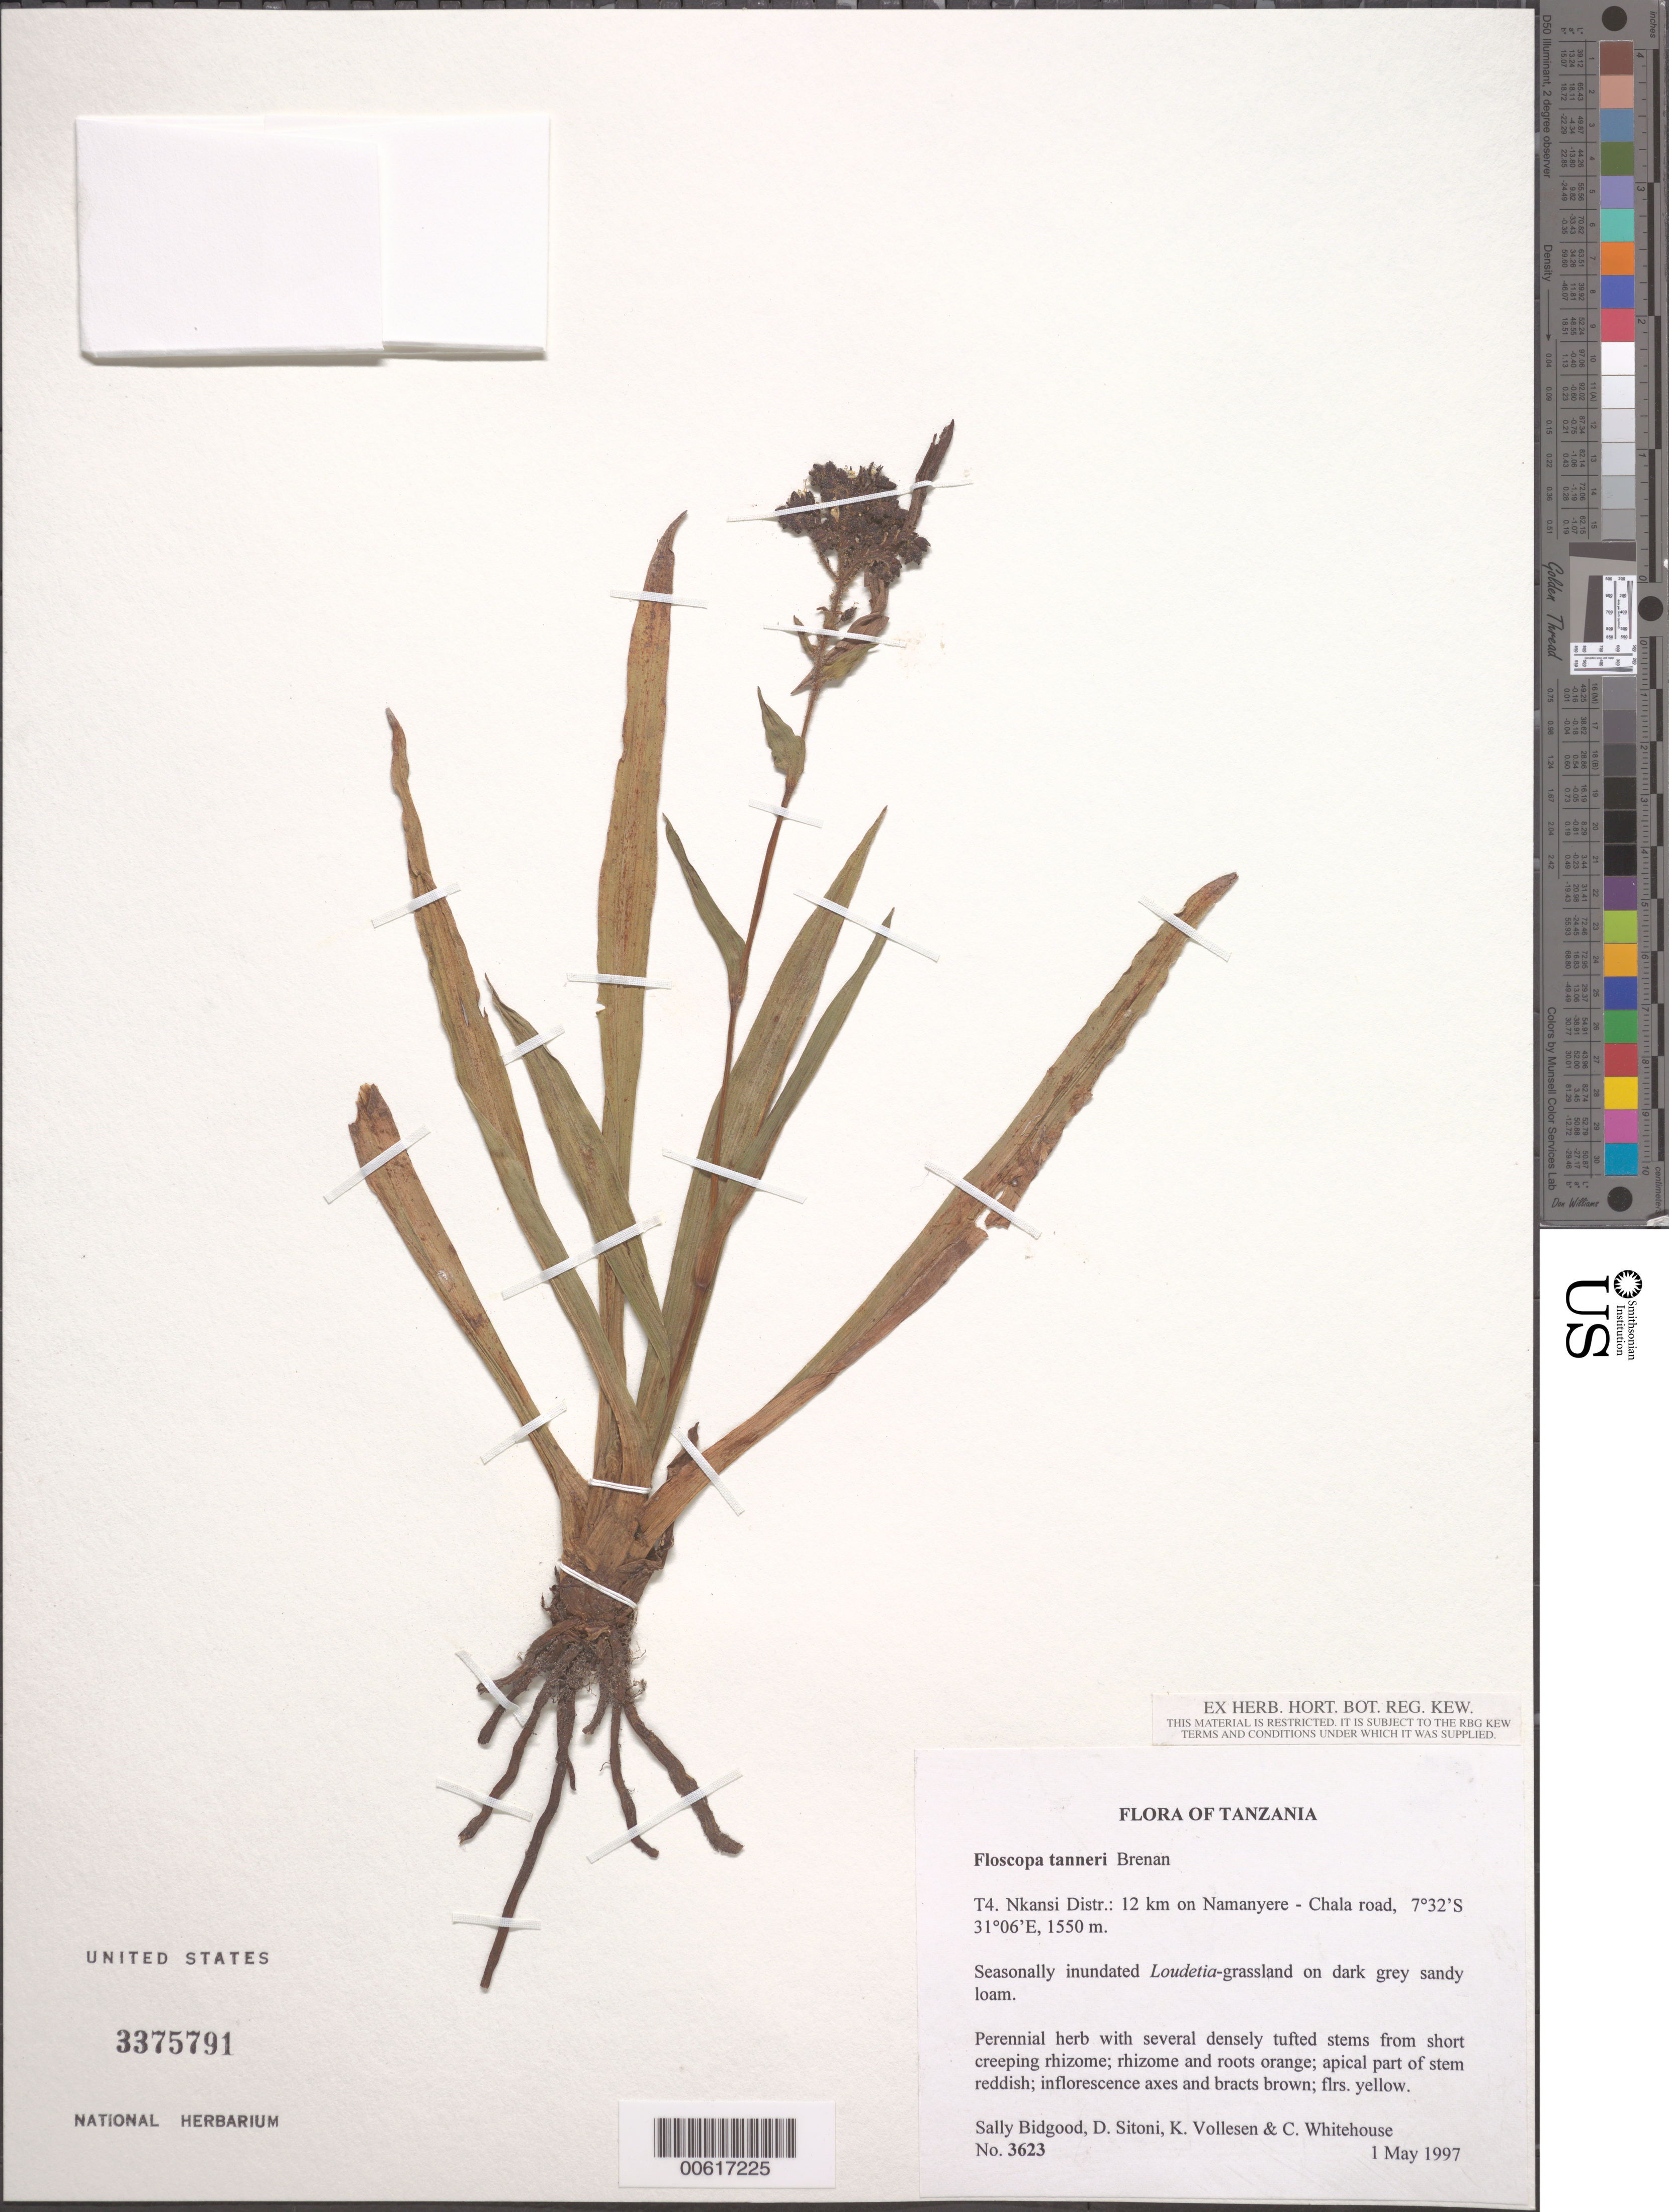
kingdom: Plantae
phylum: Tracheophyta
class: Liliopsida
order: Commelinales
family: Commelinaceae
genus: Floscopa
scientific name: Floscopa tanneri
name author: Brenan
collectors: G. Bidgood, D. Sitoni, K. Vollesen & C. Whitehouse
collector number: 3623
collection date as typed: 01 May 1997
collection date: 1997-05-01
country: Tanzania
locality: T4 nkansi dist., namanyere - chala road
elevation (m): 1450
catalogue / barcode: US 3375791